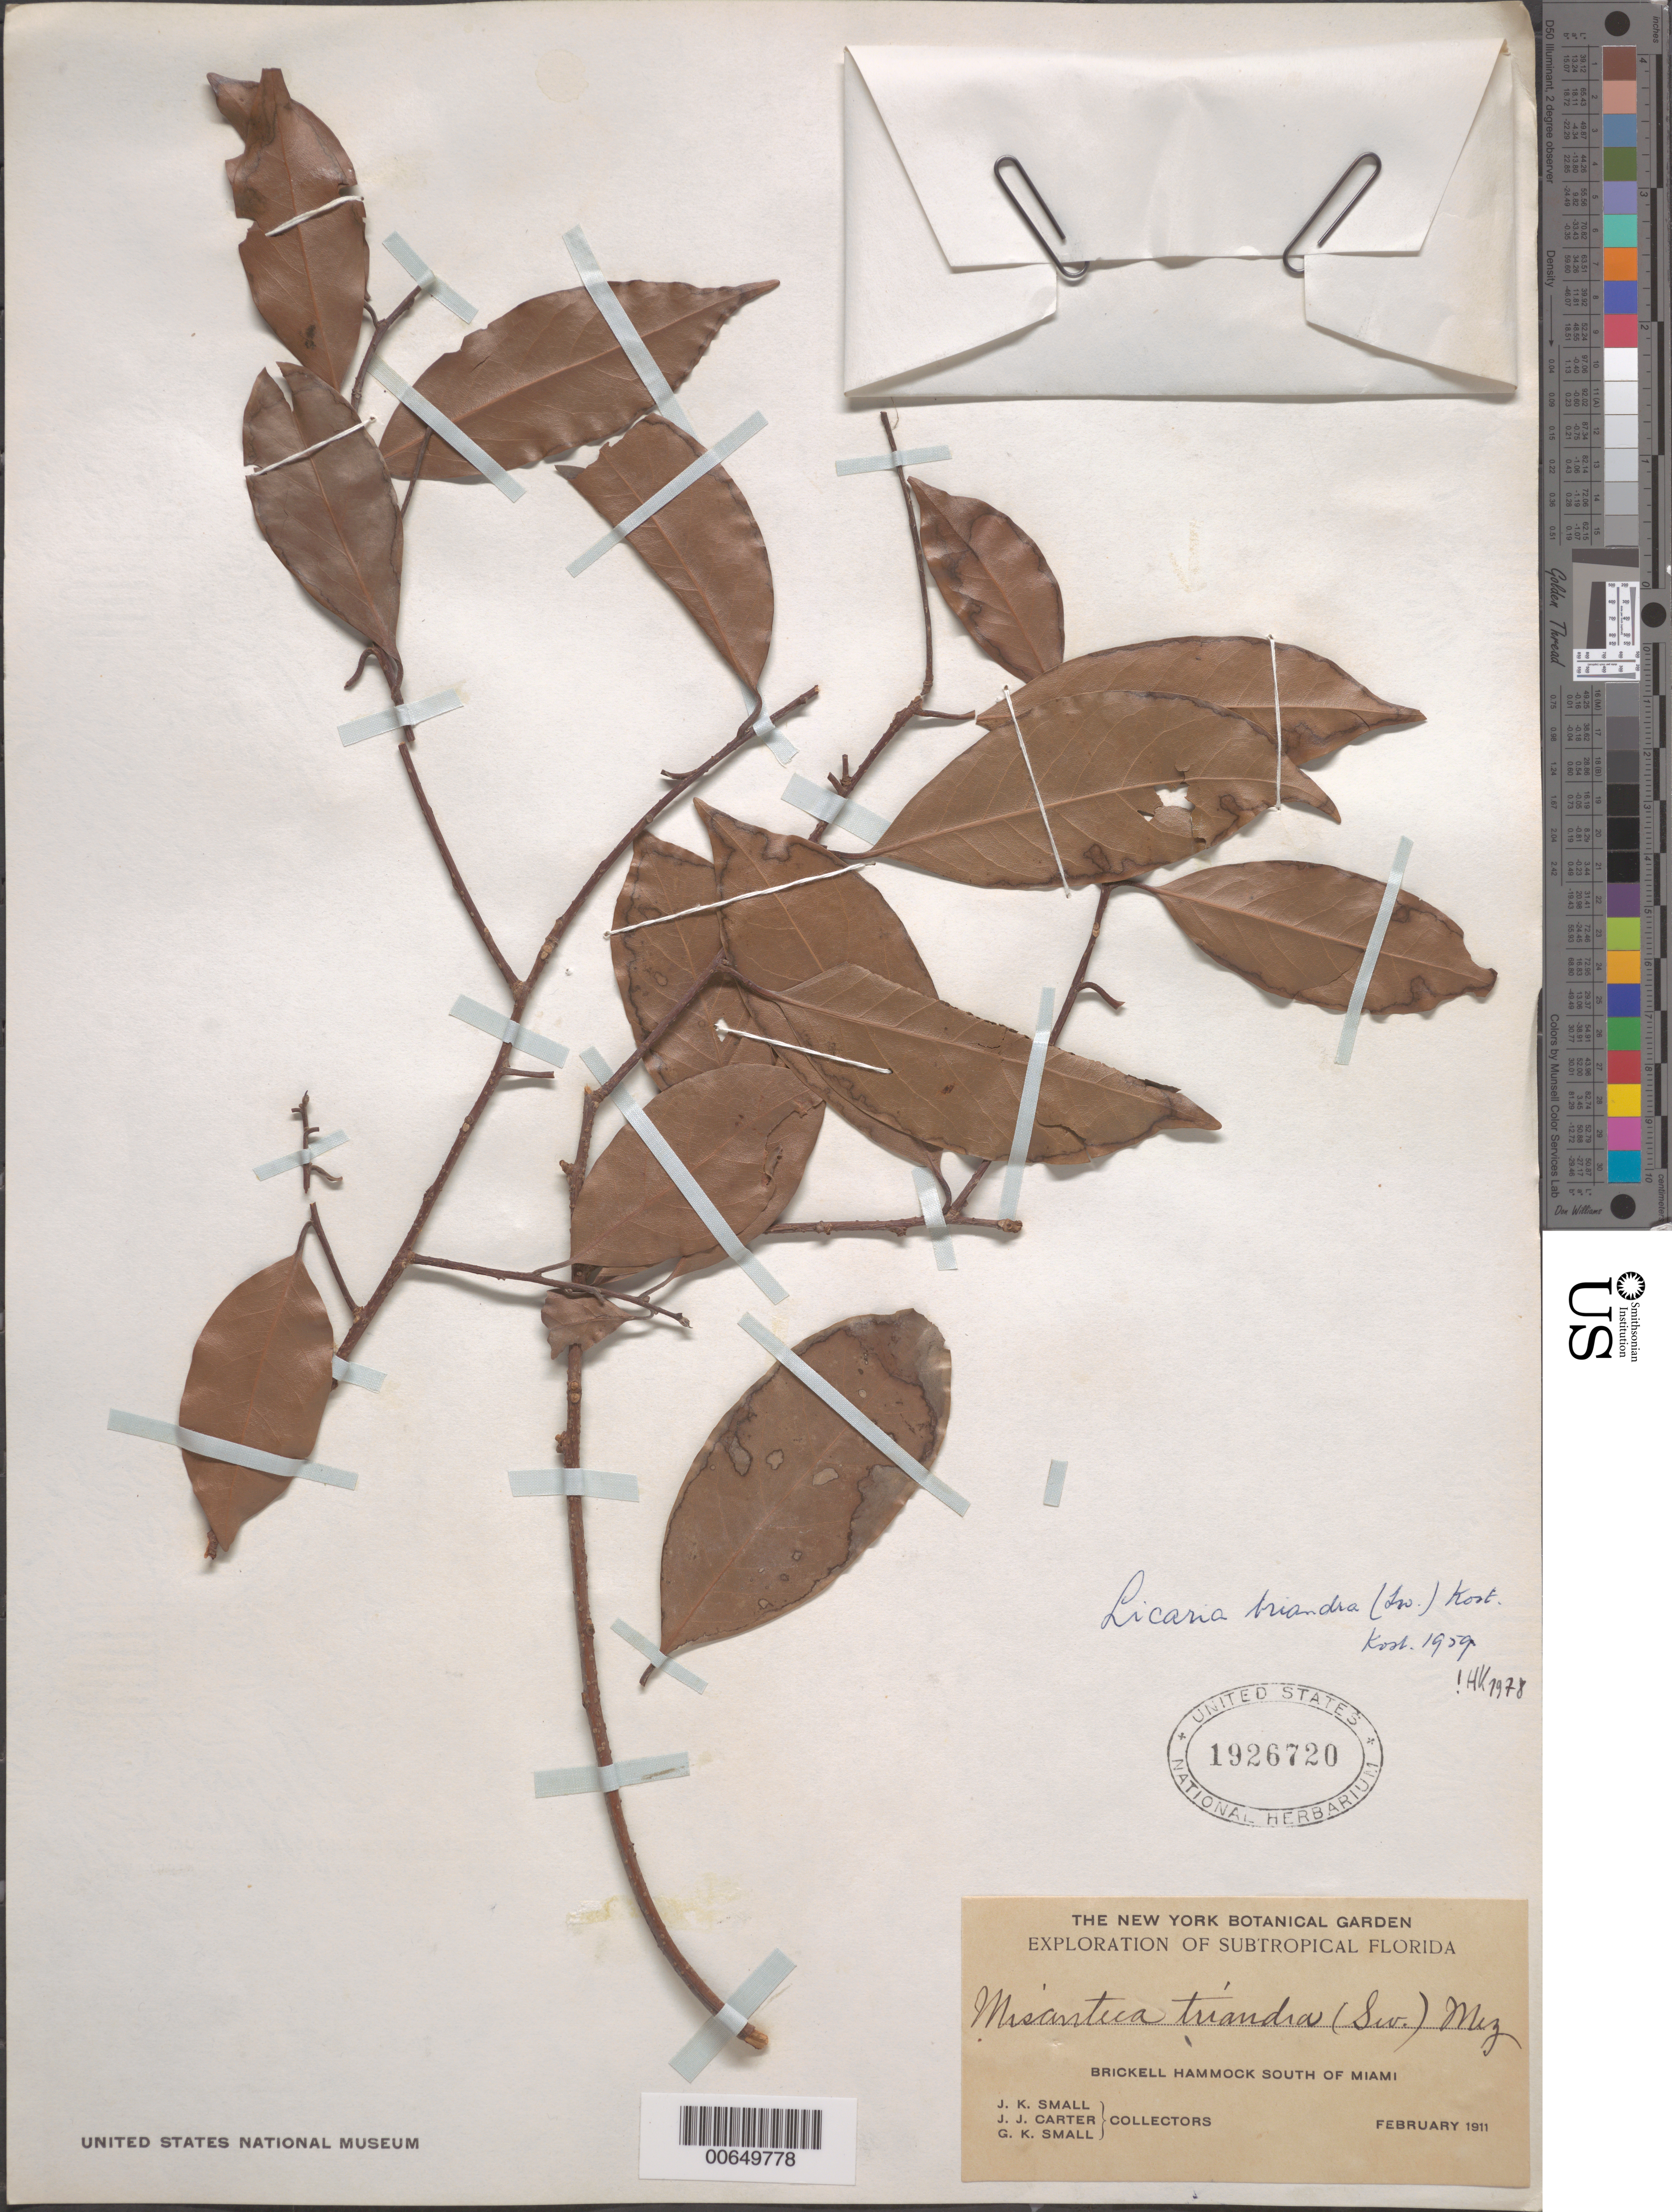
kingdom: Plantae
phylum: Tracheophyta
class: Magnoliopsida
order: Laurales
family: Lauraceae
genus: Licaria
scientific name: Licaria triandra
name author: (Sw.) Kosterm.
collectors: J. K. Small, G. K. Small & J. J. Carter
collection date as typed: Feb 1911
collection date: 1911-02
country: United States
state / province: Florida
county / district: Dade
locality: Brickell Hammock S of Miami.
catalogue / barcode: US 1926720